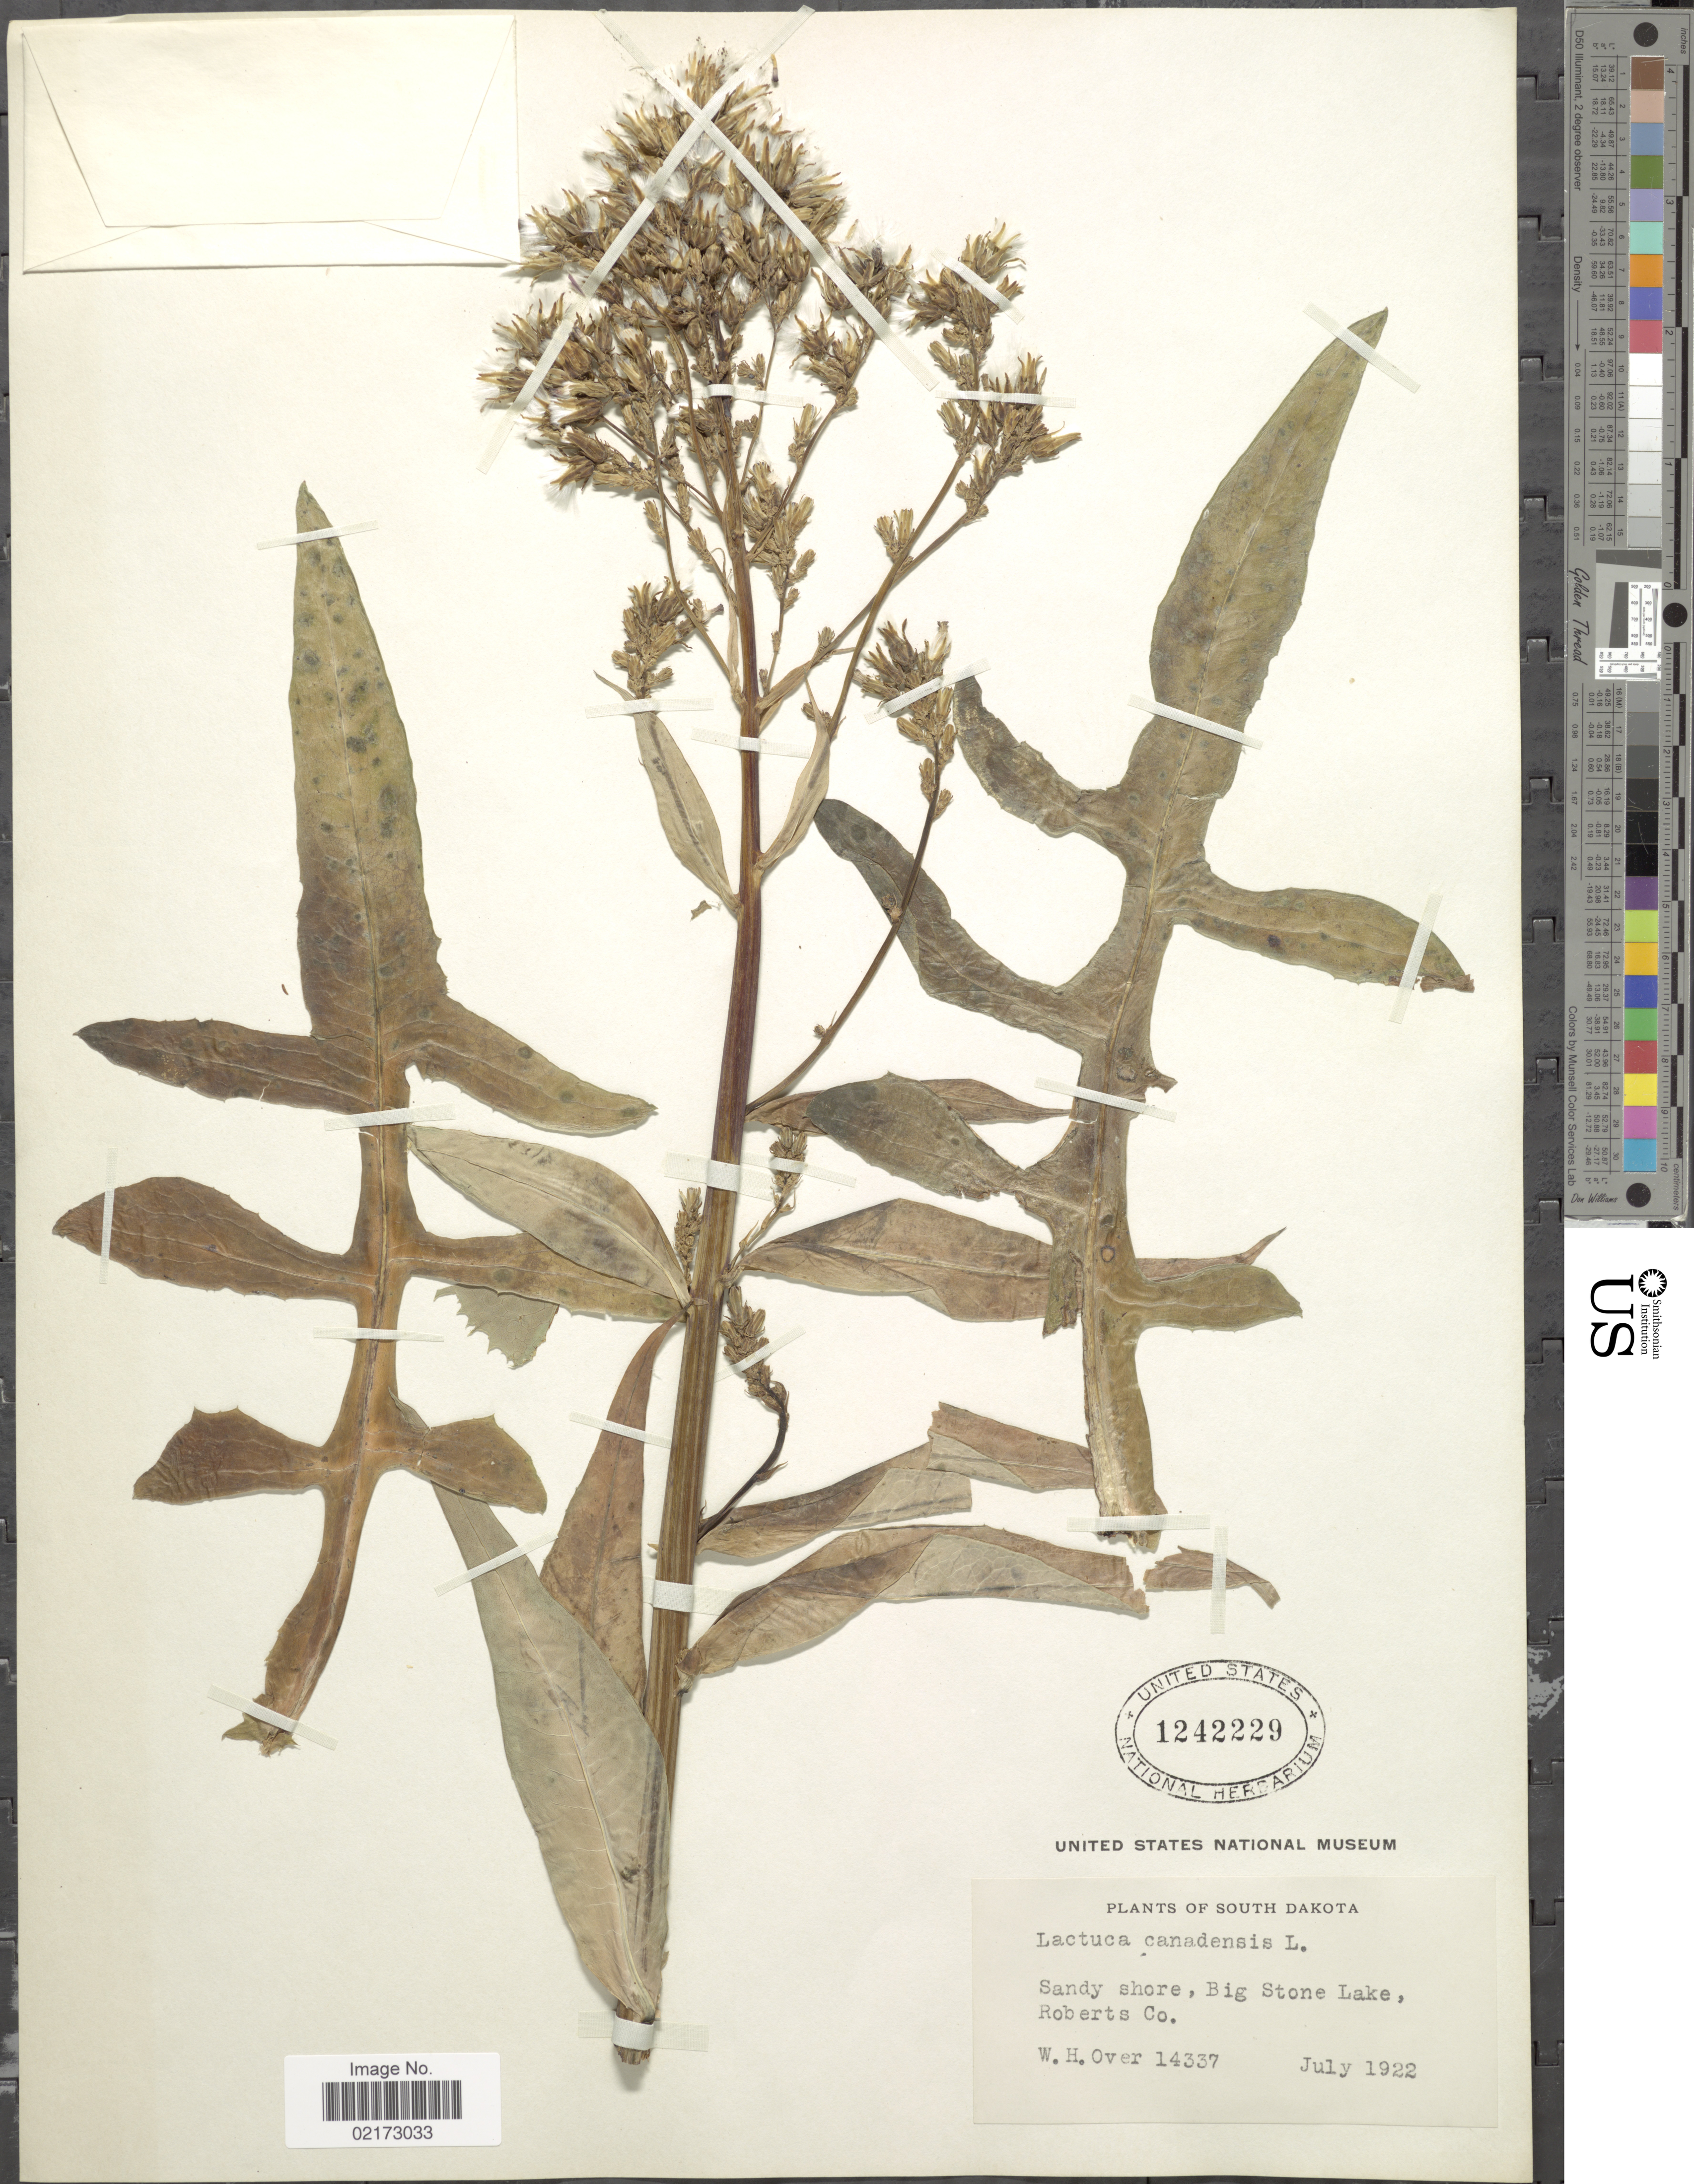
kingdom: Plantae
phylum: Tracheophyta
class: Magnoliopsida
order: Asterales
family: Asteraceae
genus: Lactuca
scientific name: Lactuca canadensis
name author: L.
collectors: W. Over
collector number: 14337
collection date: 1922-07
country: United States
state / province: South Dakota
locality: Big Stone Lake, Roberts Co.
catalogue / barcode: US 1242229